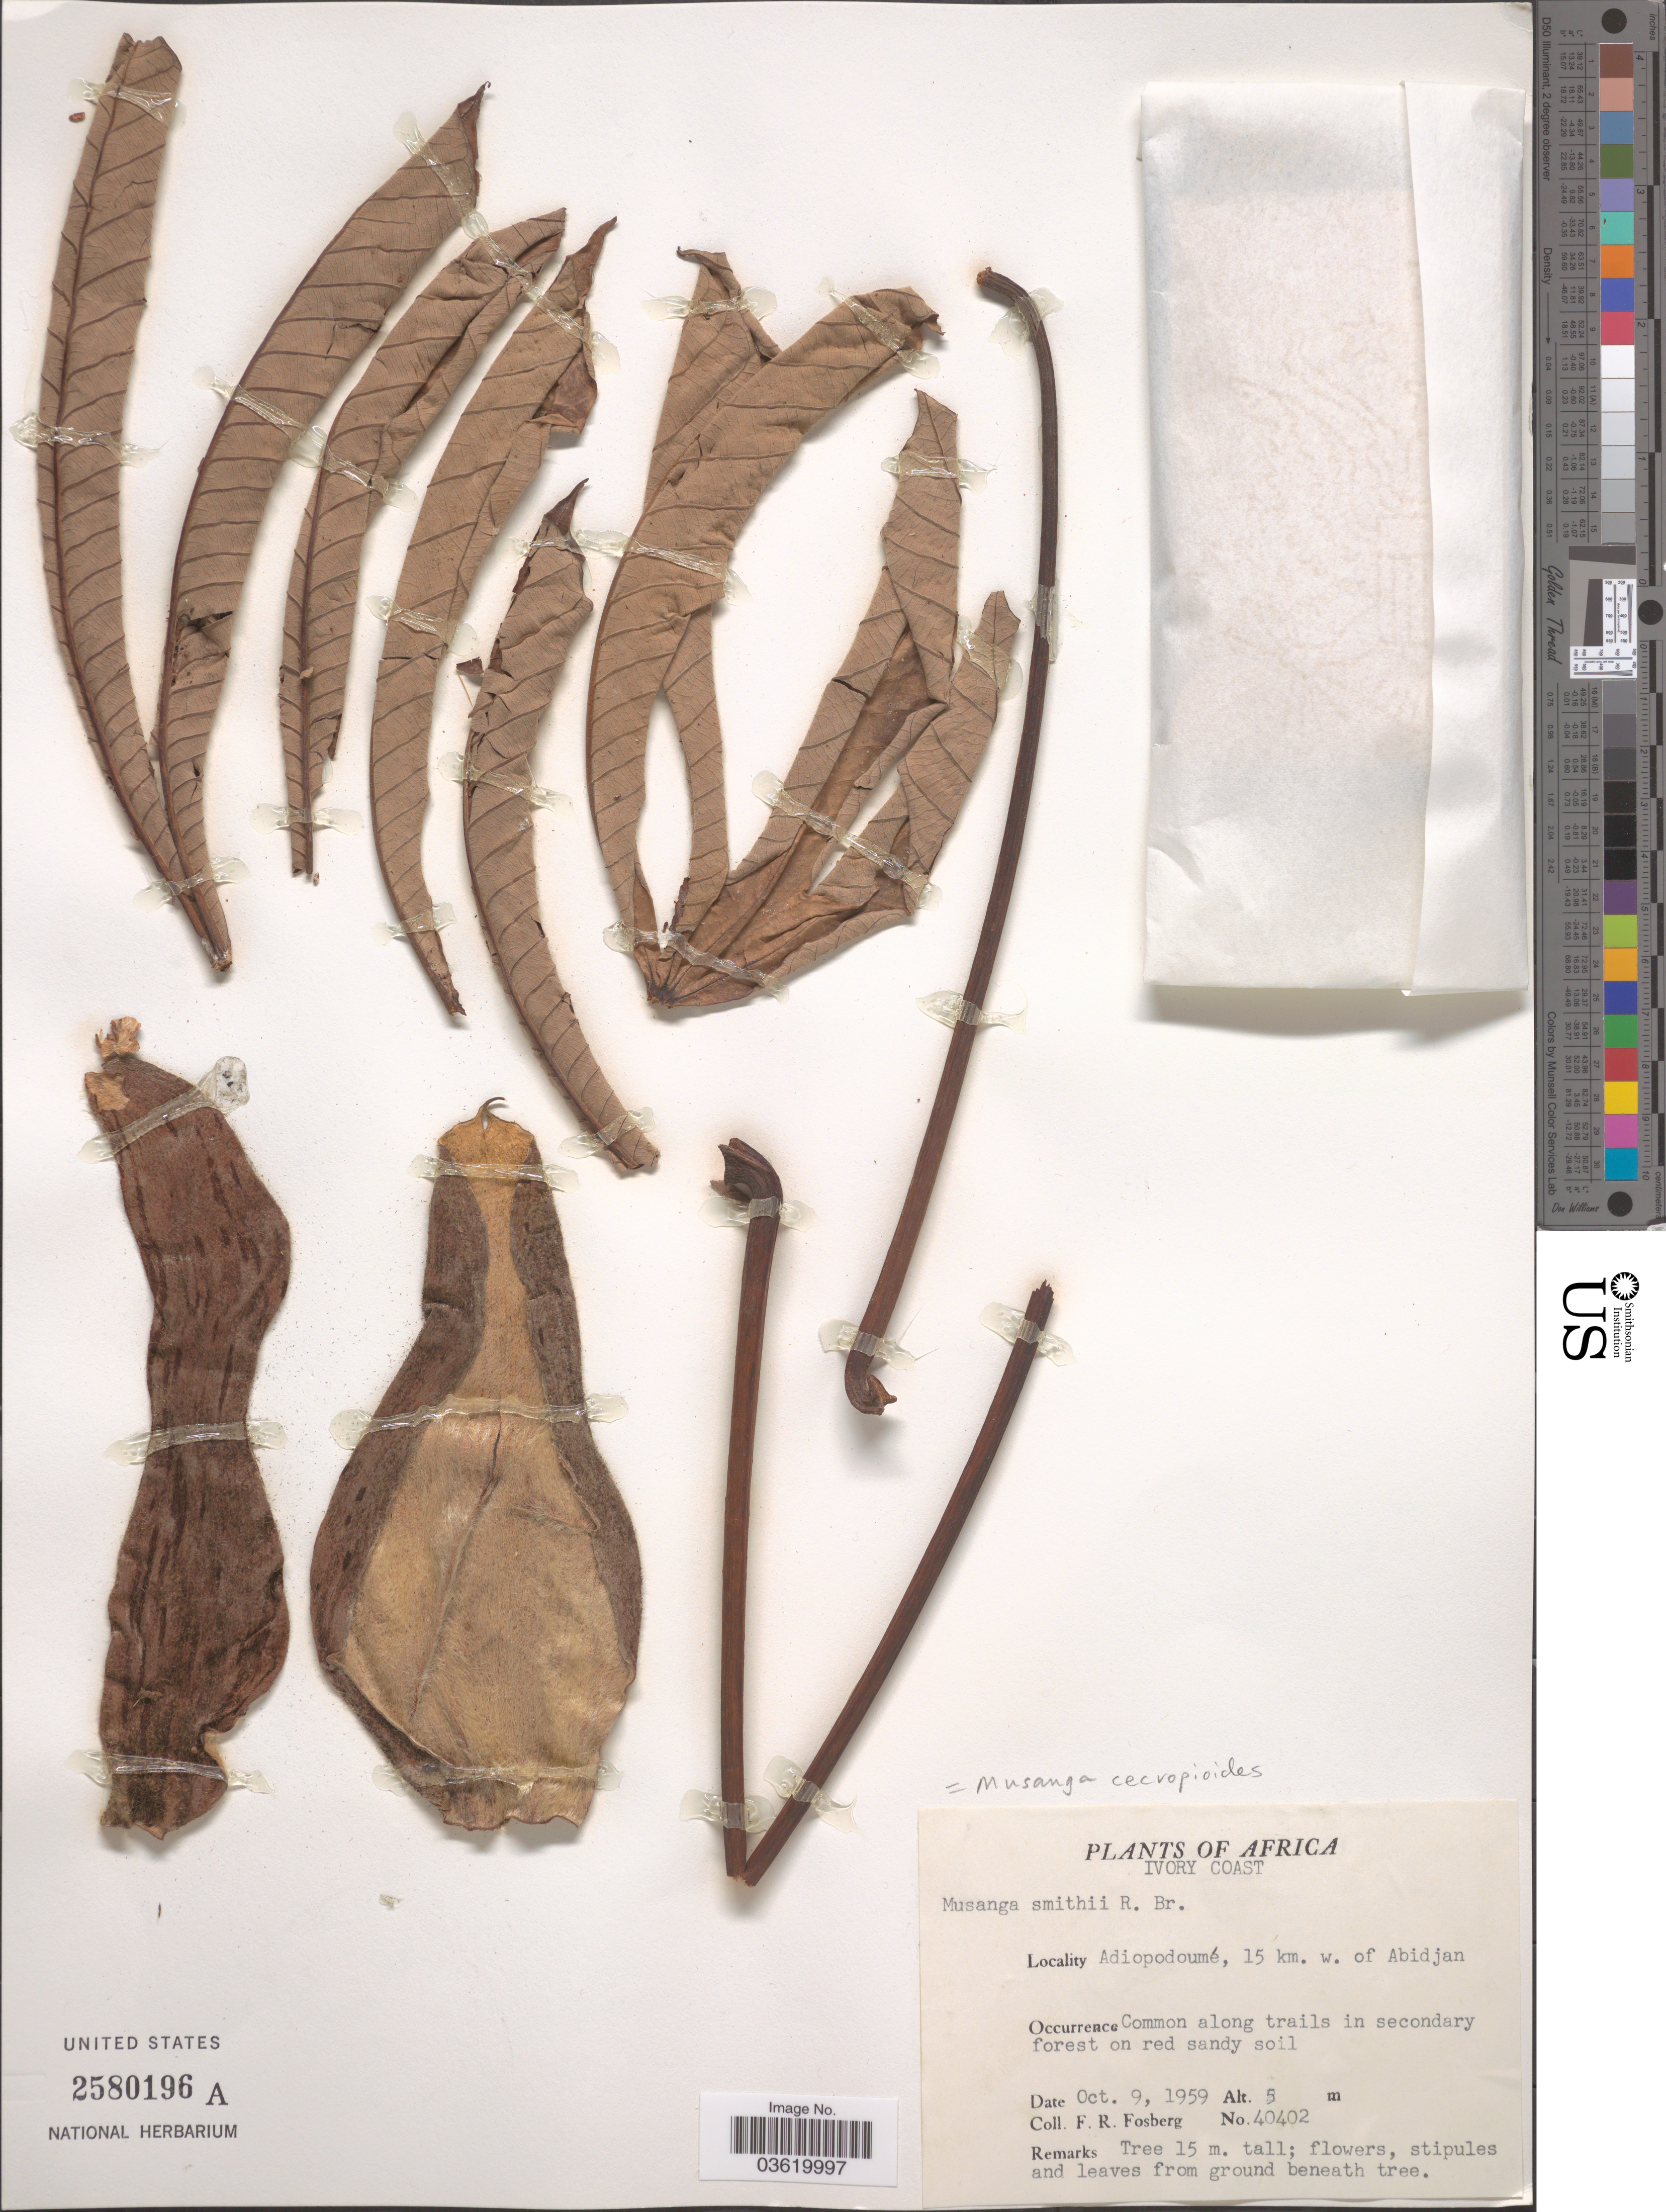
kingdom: Plantae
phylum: Tracheophyta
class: Magnoliopsida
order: Rosales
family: Urticaceae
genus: Musanga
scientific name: Musanga cecropioides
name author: R. Br. ex Tedlie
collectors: F. R. Fosberg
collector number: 40402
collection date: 1959-10-09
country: Ivory Coast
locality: Adiopodomé, 15 km. w. of Abidjan.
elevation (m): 5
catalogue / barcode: US 2580196A